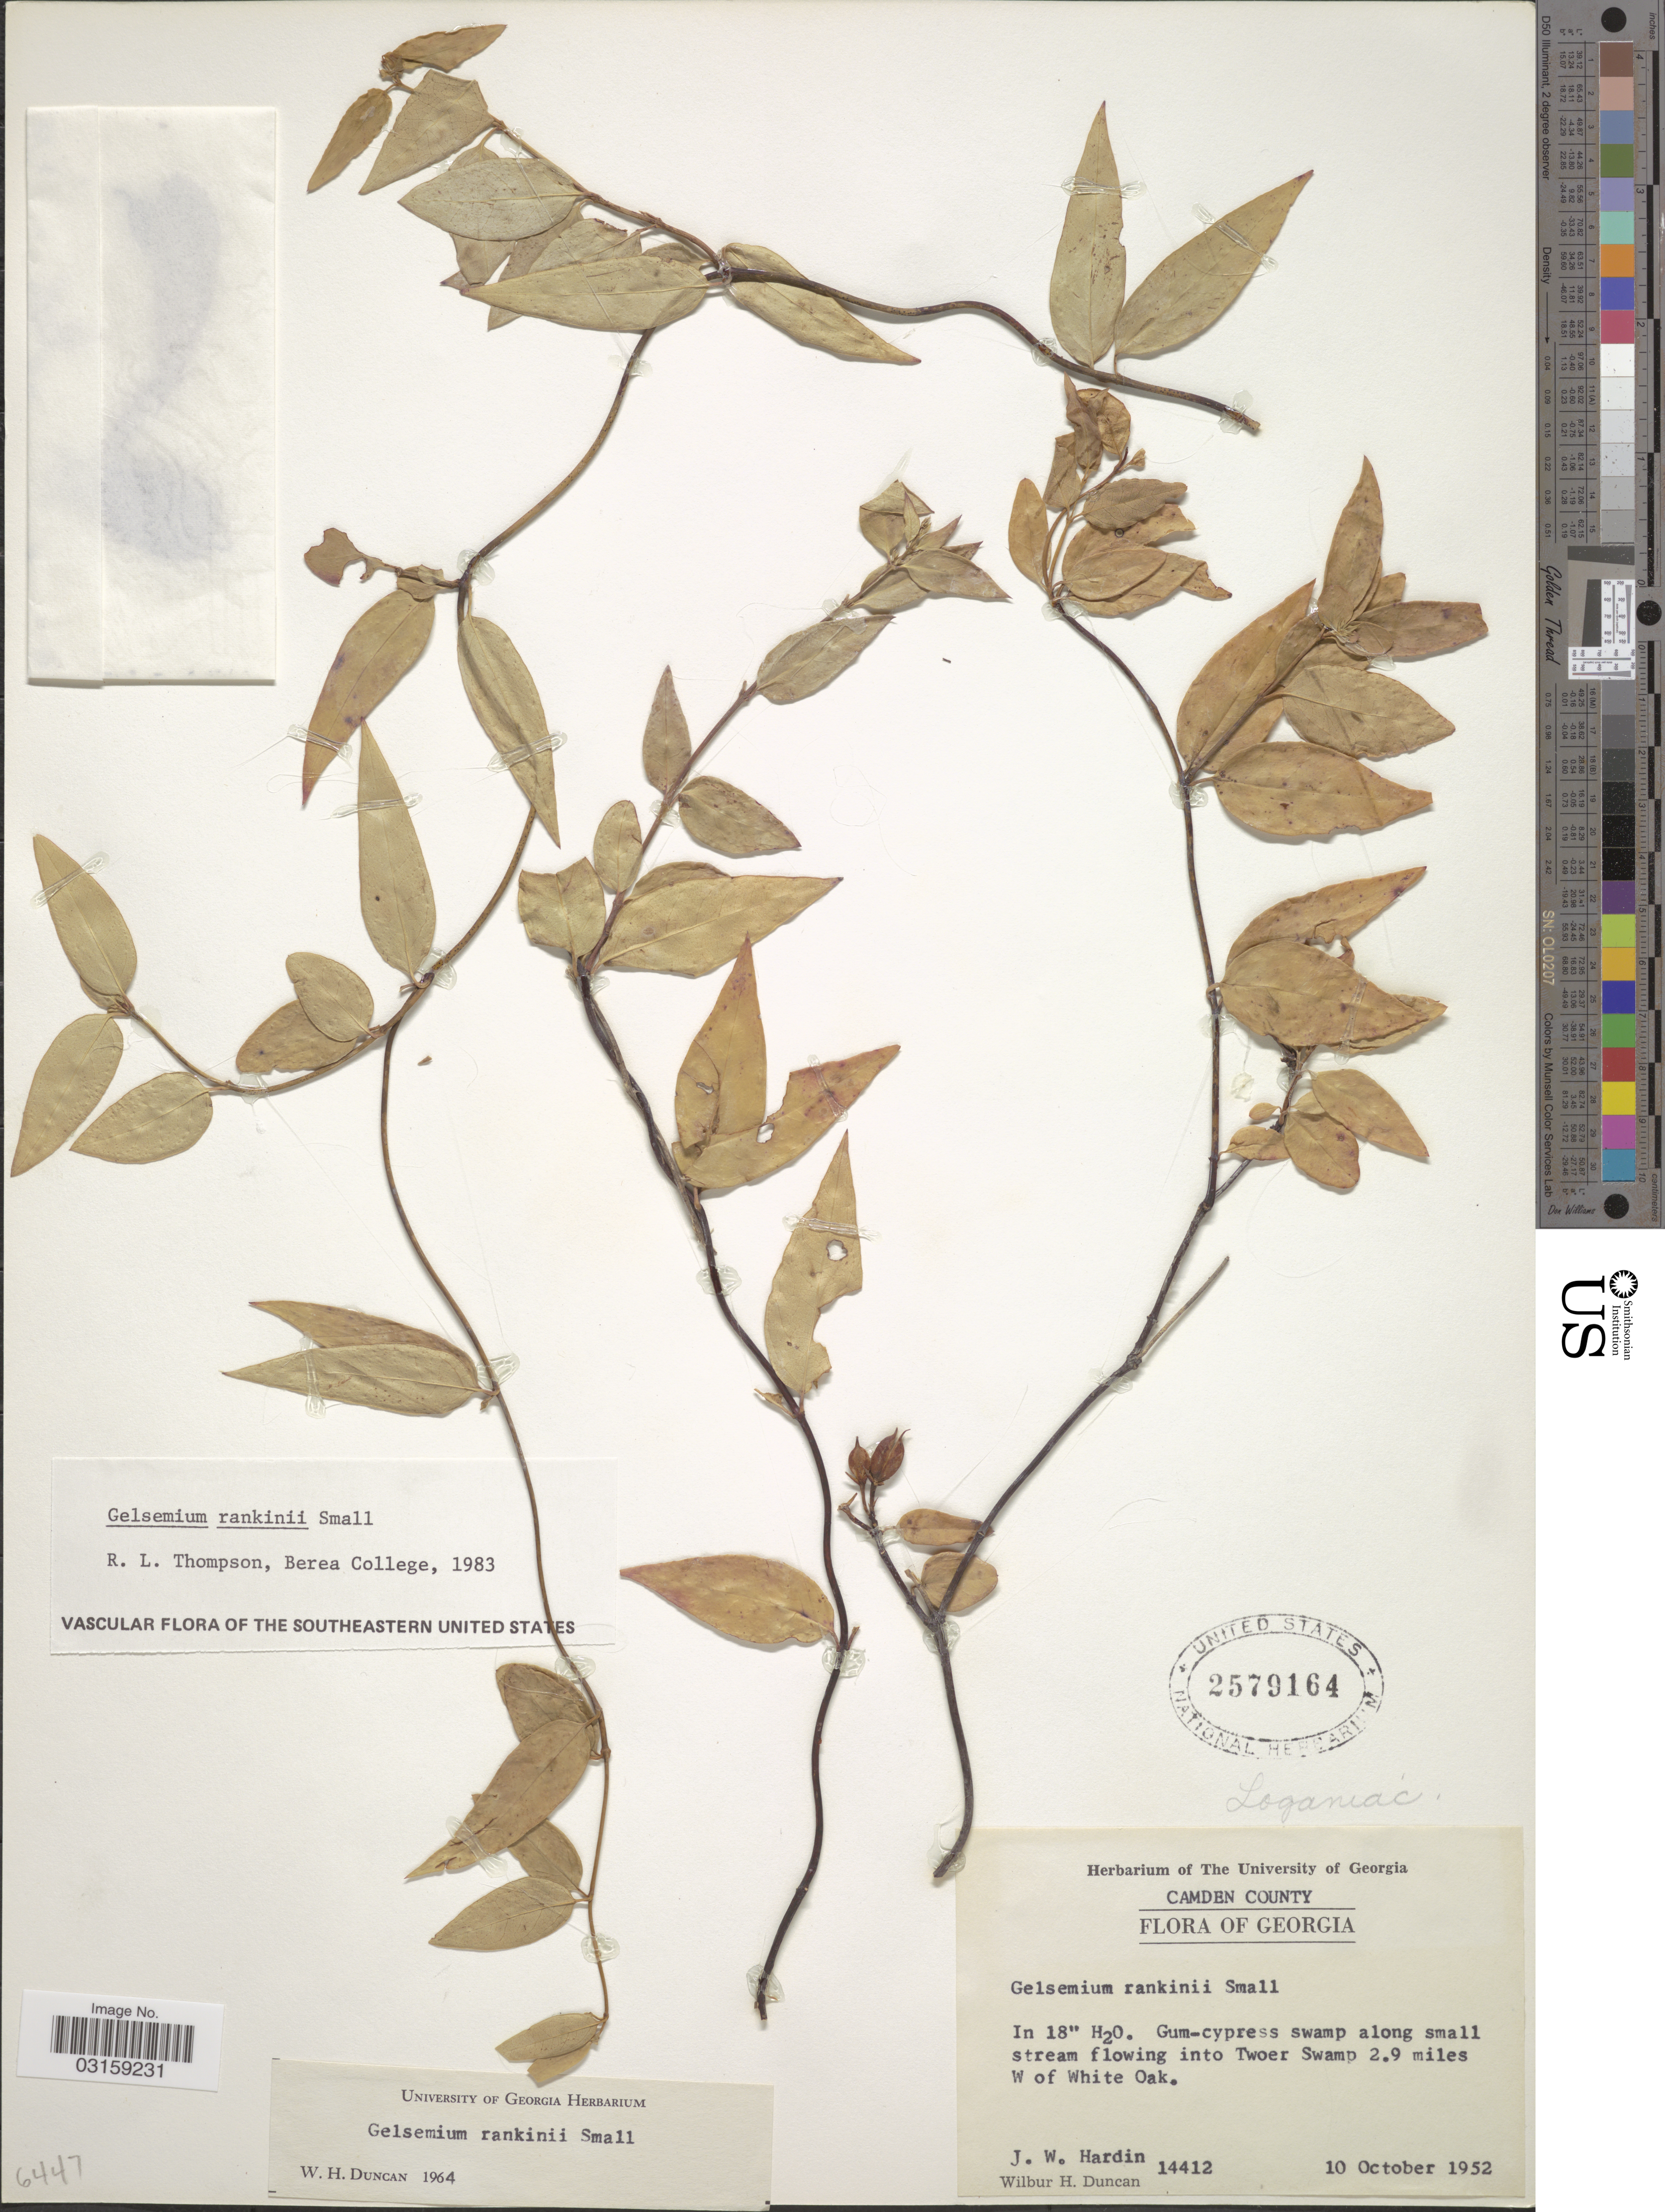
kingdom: Plantae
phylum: Tracheophyta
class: Magnoliopsida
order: Gentianales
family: Gelsemiaceae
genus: Gelsemium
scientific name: Gelsemium rankinii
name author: Small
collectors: J. Hardin & W. H. Duncan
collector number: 14412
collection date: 1952-10-10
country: United States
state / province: Georgia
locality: Camden County. Twoer Swamp 2.9 miles W of White Oak.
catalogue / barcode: US 2579164